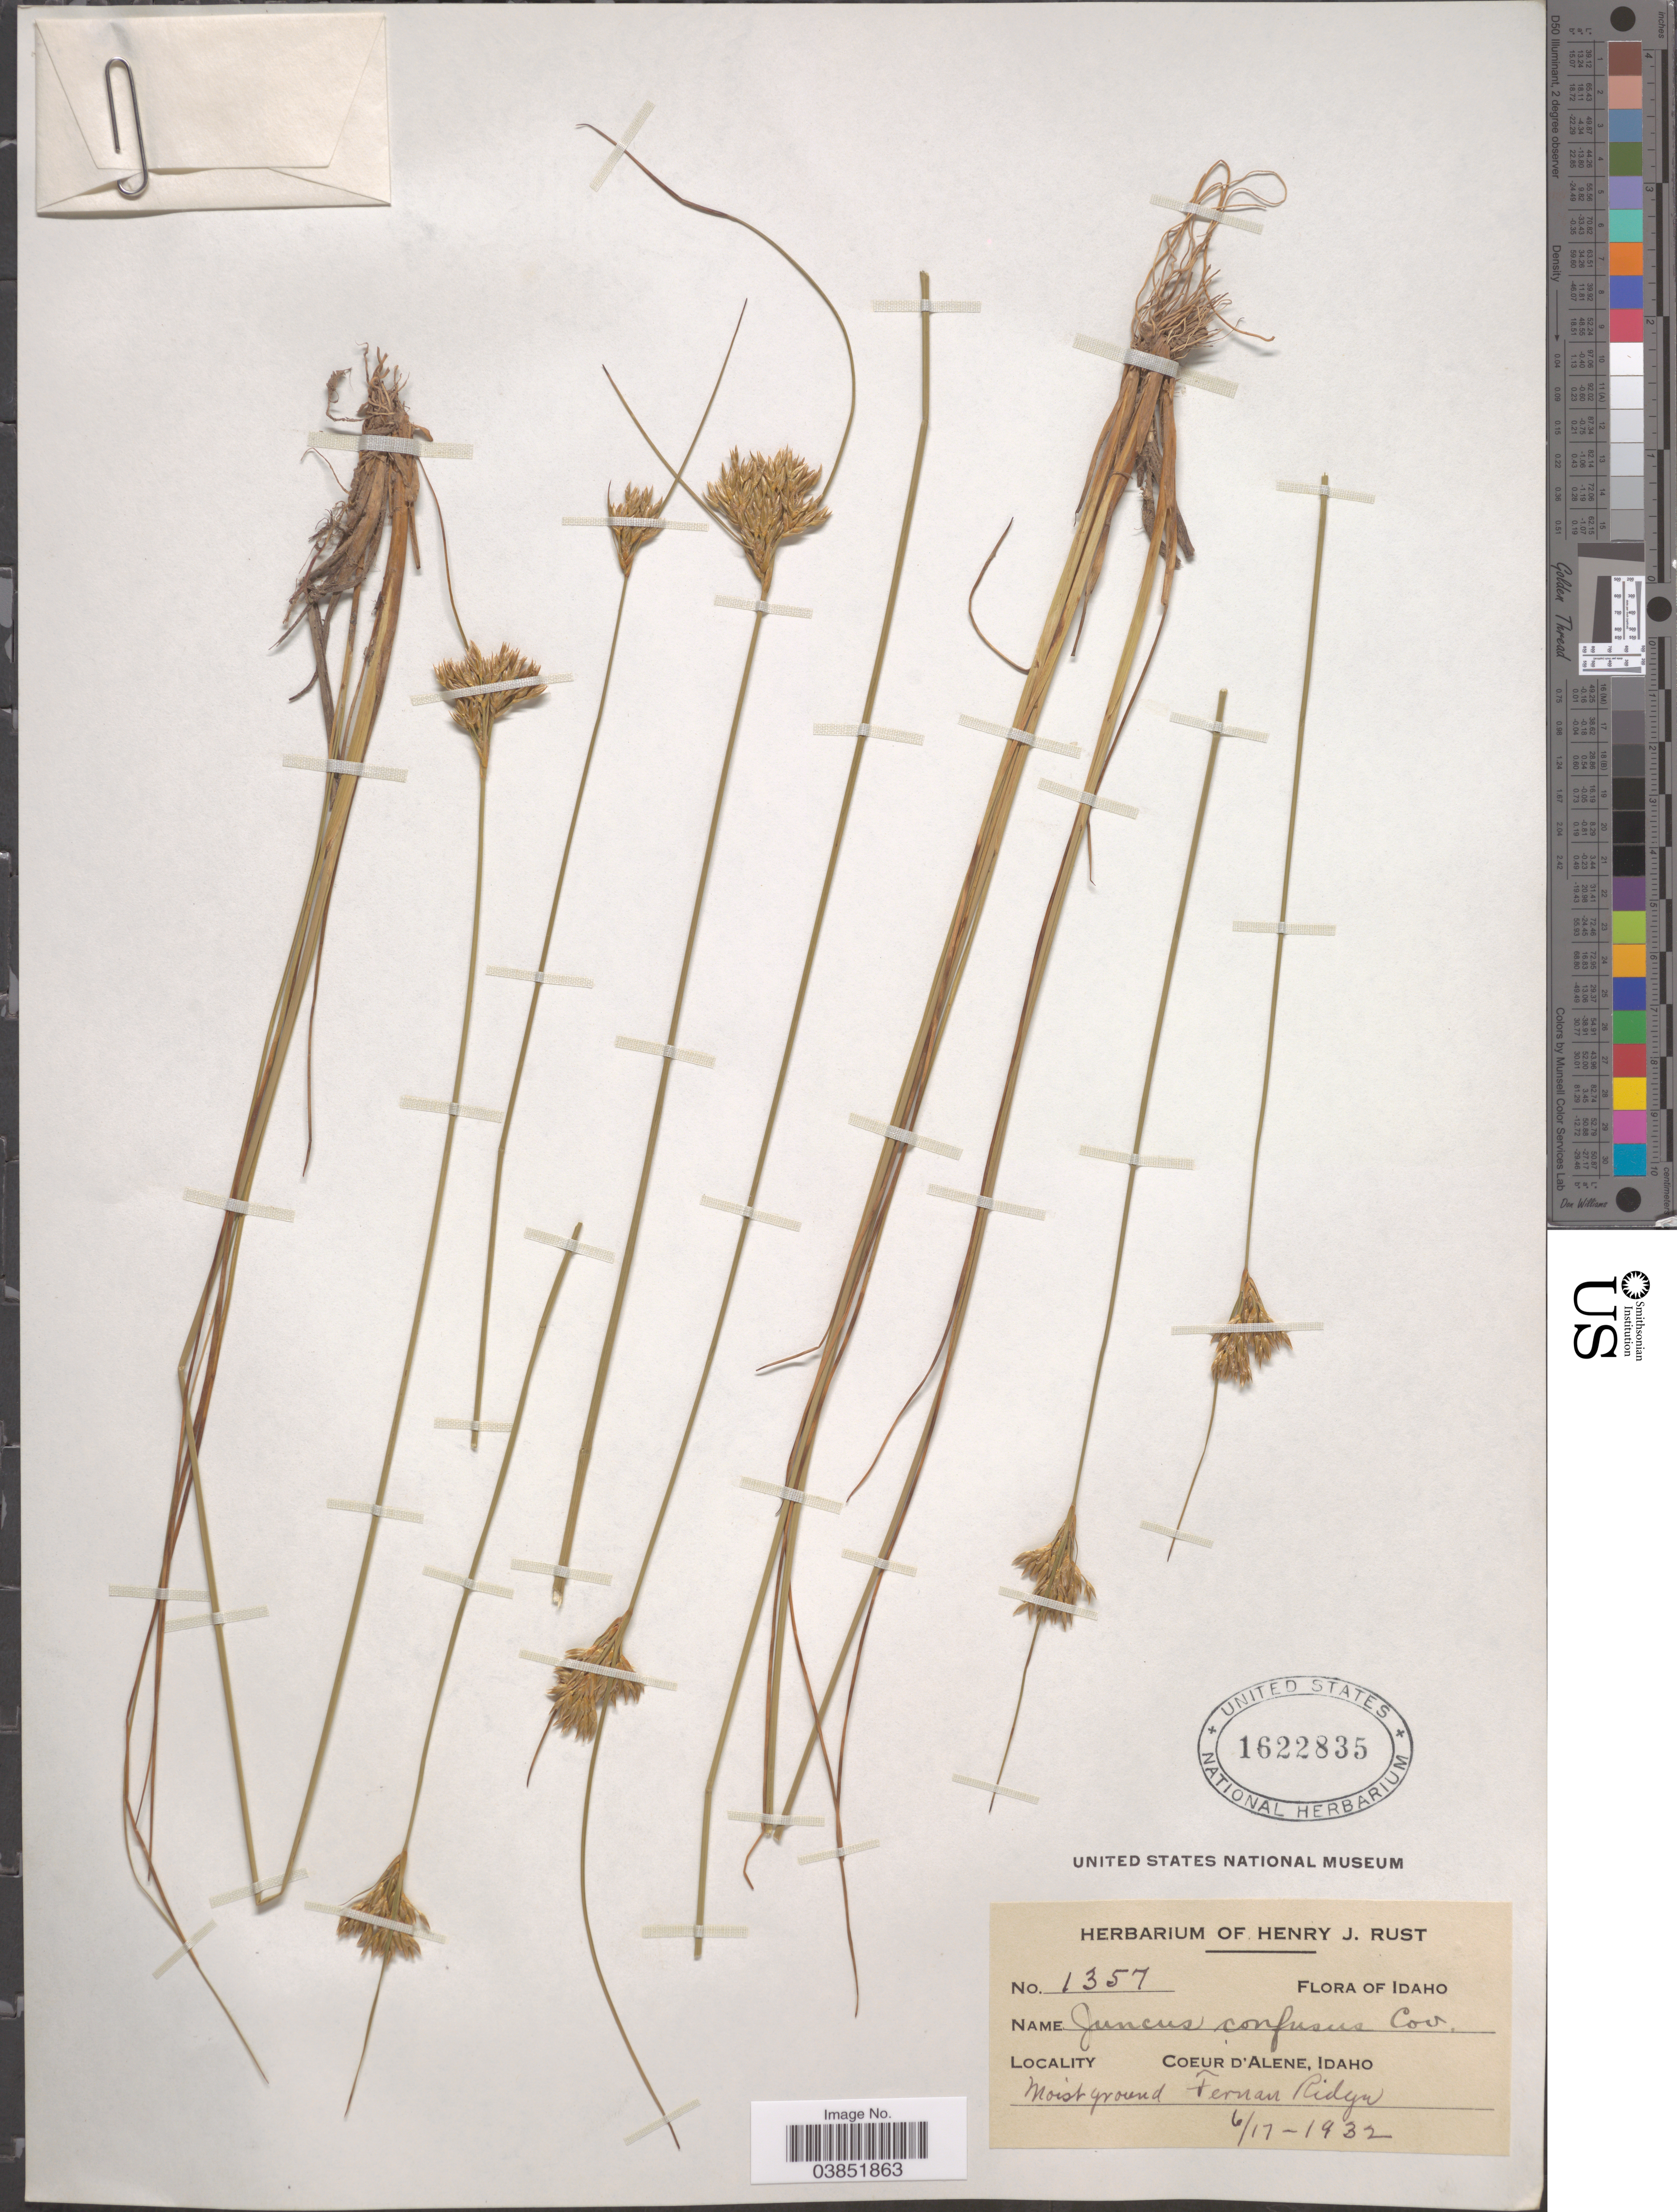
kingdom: Plantae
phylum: Tracheophyta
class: Liliopsida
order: Poales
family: Juncaceae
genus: Juncus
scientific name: Juncus confusus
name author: Coville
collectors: ex herb. Henry J. Rust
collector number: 1357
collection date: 1932-06-17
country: United States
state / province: Idaho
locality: Coeur D'Alene. Moist ground Fernan Ridge.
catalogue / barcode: US 1622835